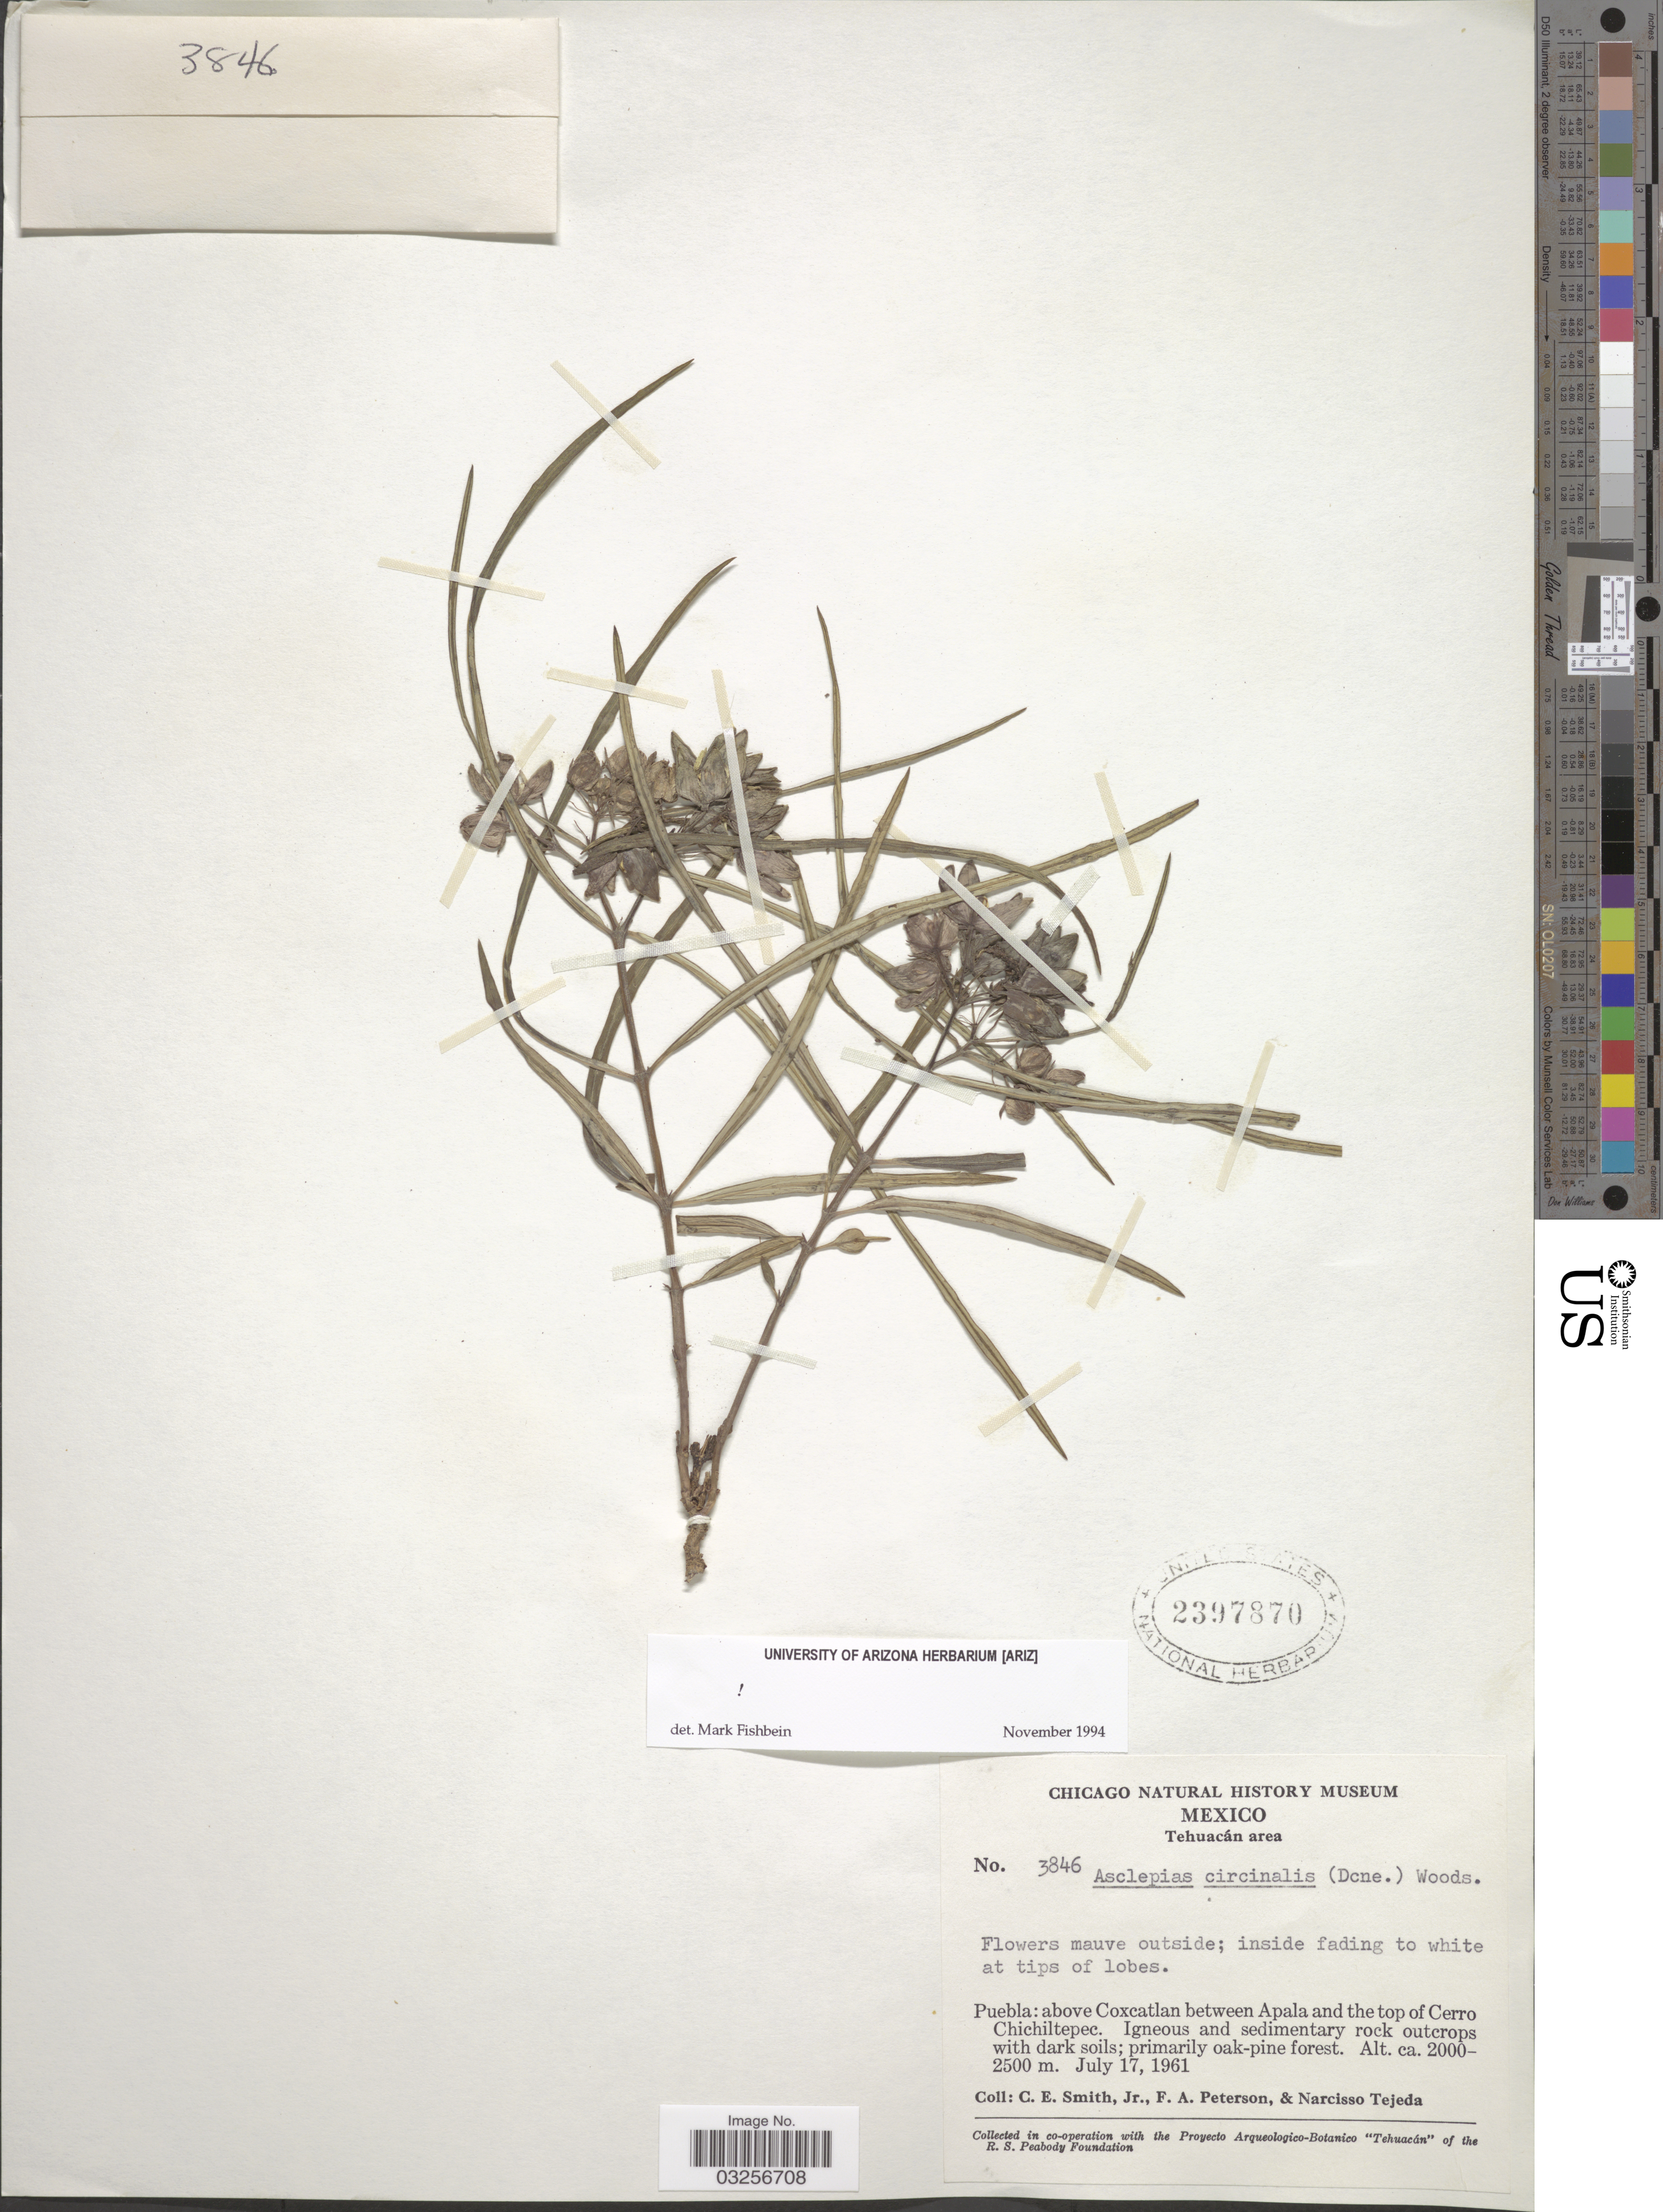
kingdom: Plantae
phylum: Tracheophyta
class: Magnoliopsida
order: Gentianales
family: Apocynaceae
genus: Asclepias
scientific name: Asclepias circinalis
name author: (Decne.) Woodson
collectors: C. E. Smith Jr., F. A. Peterson & N. Tejeda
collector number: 3846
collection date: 1961-07-17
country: Mexico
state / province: Puebla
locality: Tehuacán area, above Coxcatlan between Apala and the top of Cerro Chichiltepec.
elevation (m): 2000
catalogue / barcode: US 2397870